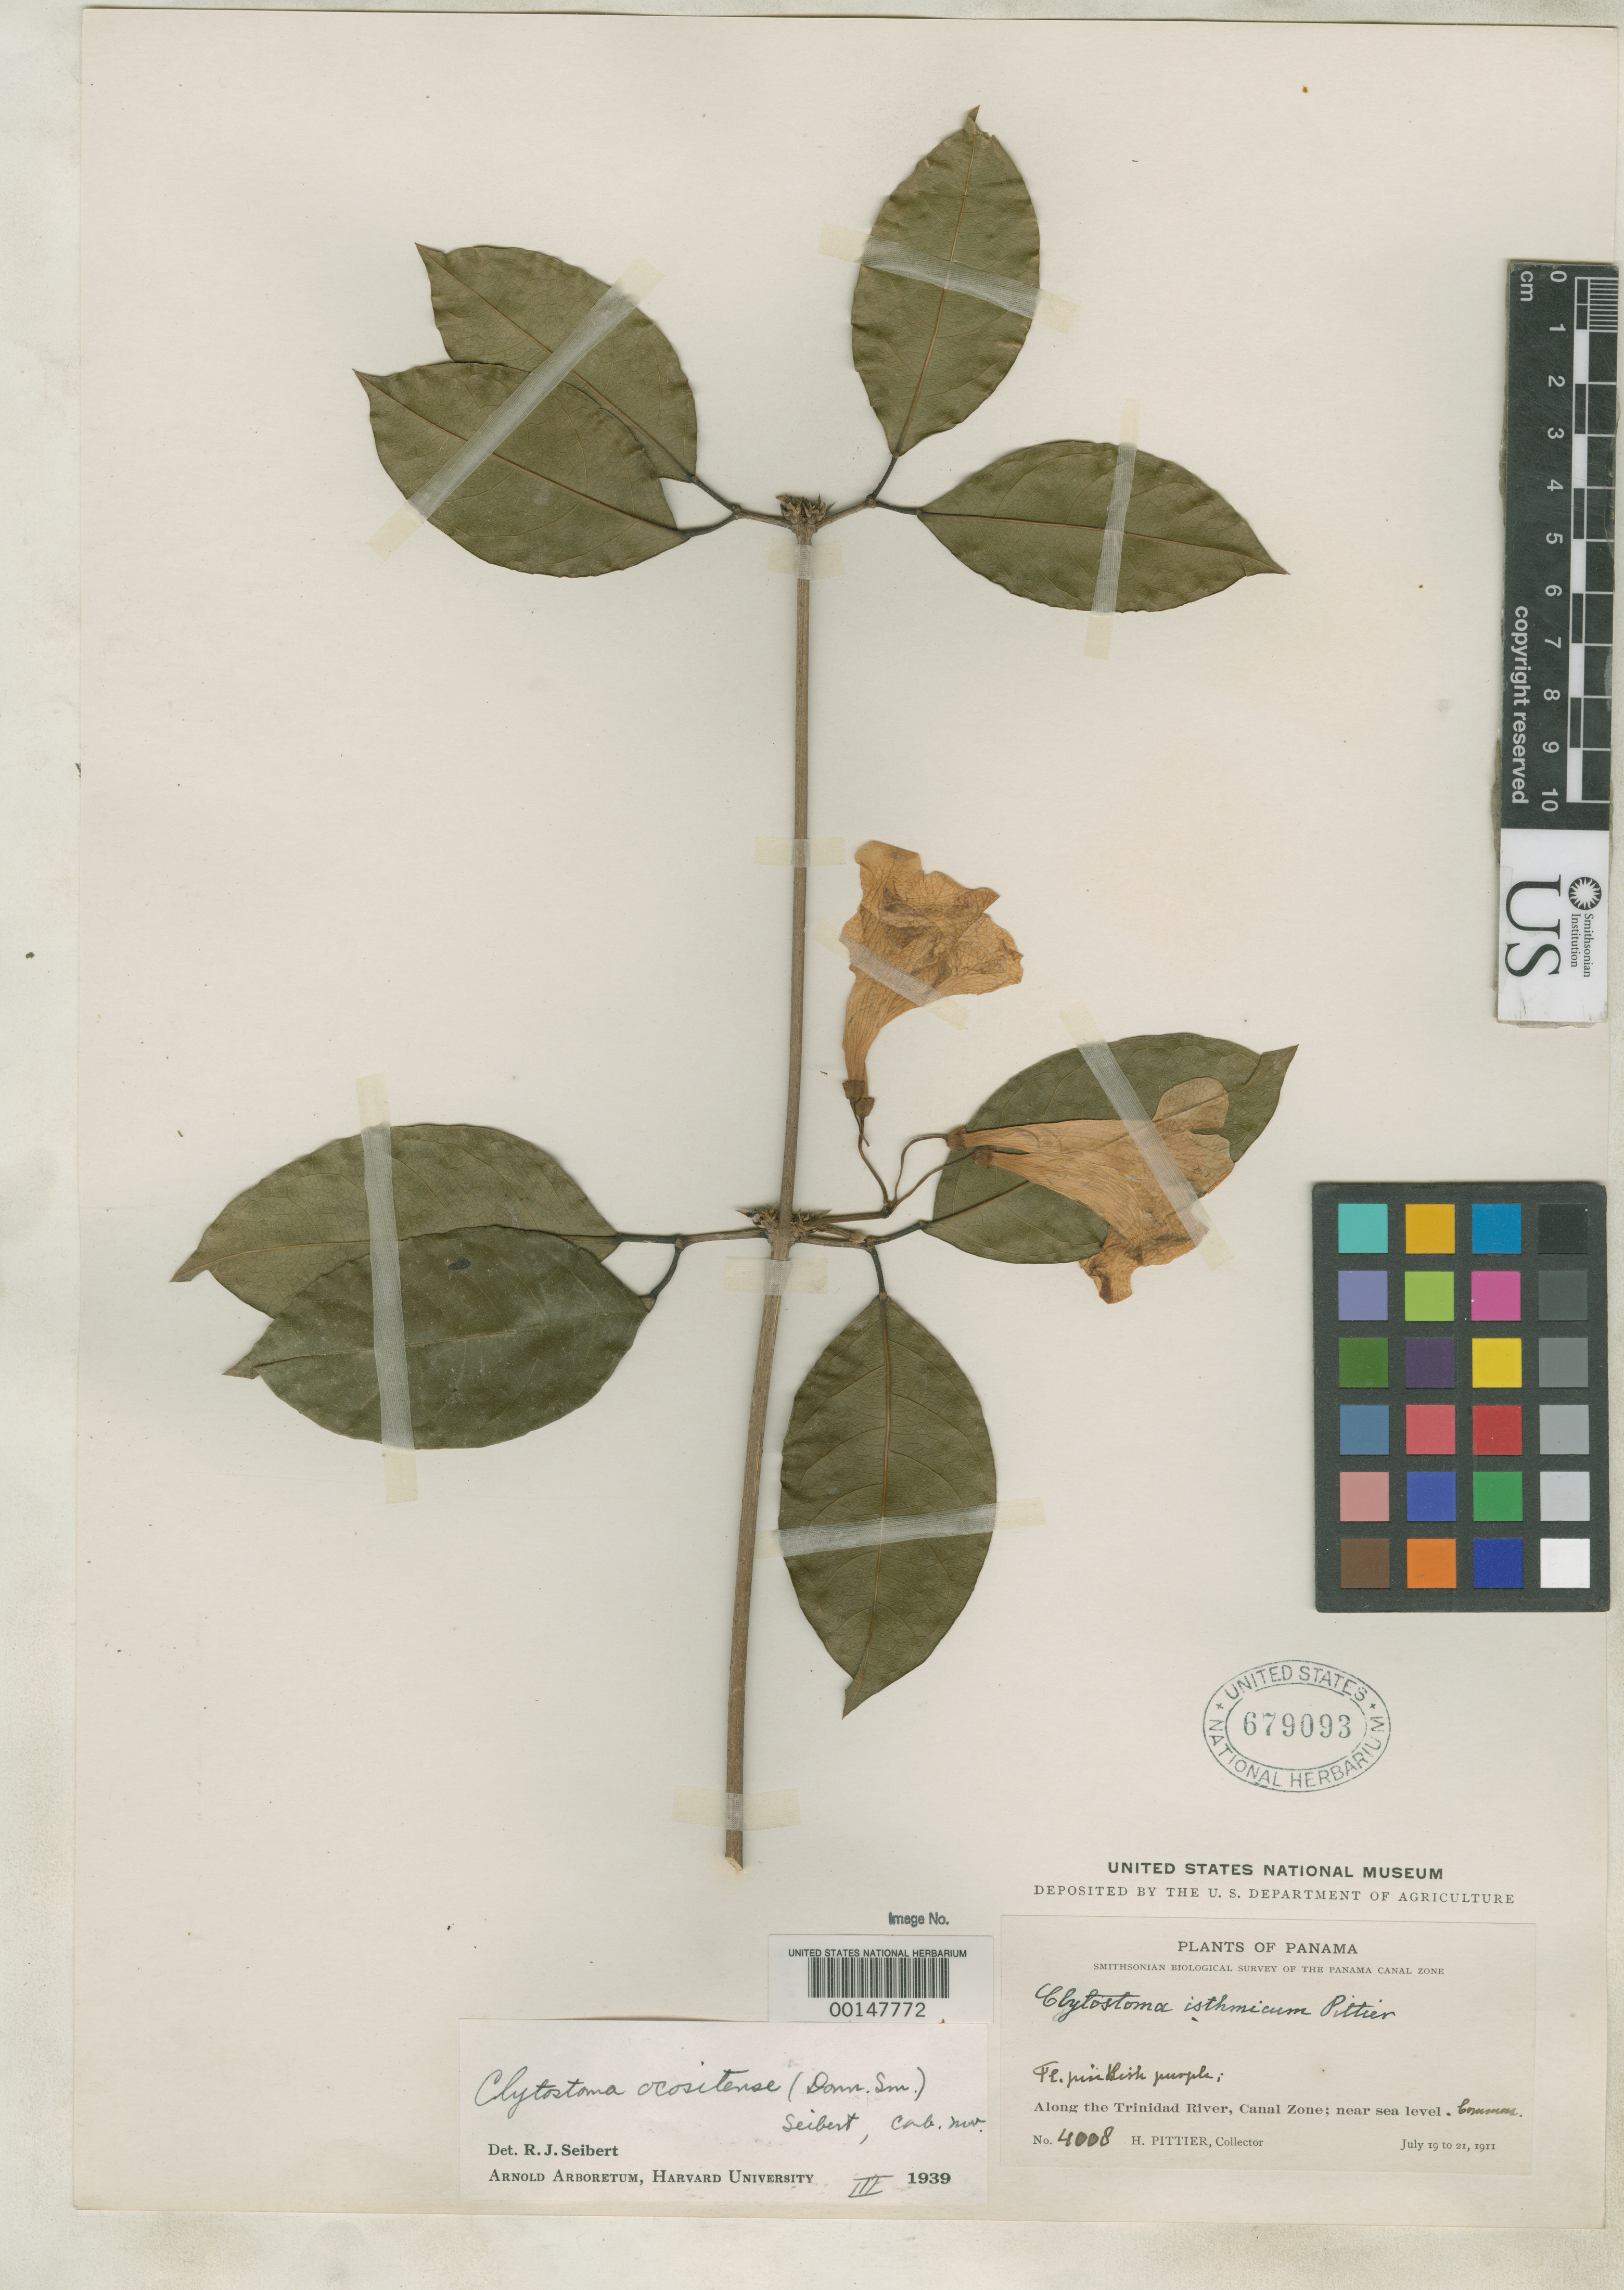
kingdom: Plantae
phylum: Tracheophyta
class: Magnoliopsida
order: Lamiales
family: Bignoniaceae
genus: Clytostoma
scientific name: Clytostoma isthmicum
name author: Pittier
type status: Isotype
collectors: H. F. Pittier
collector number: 4008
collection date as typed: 19 Jul 1911 to 21 Jul 1911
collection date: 1911-07-19/1911-07-21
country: Panama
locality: Along Trinidad River.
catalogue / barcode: US 679093